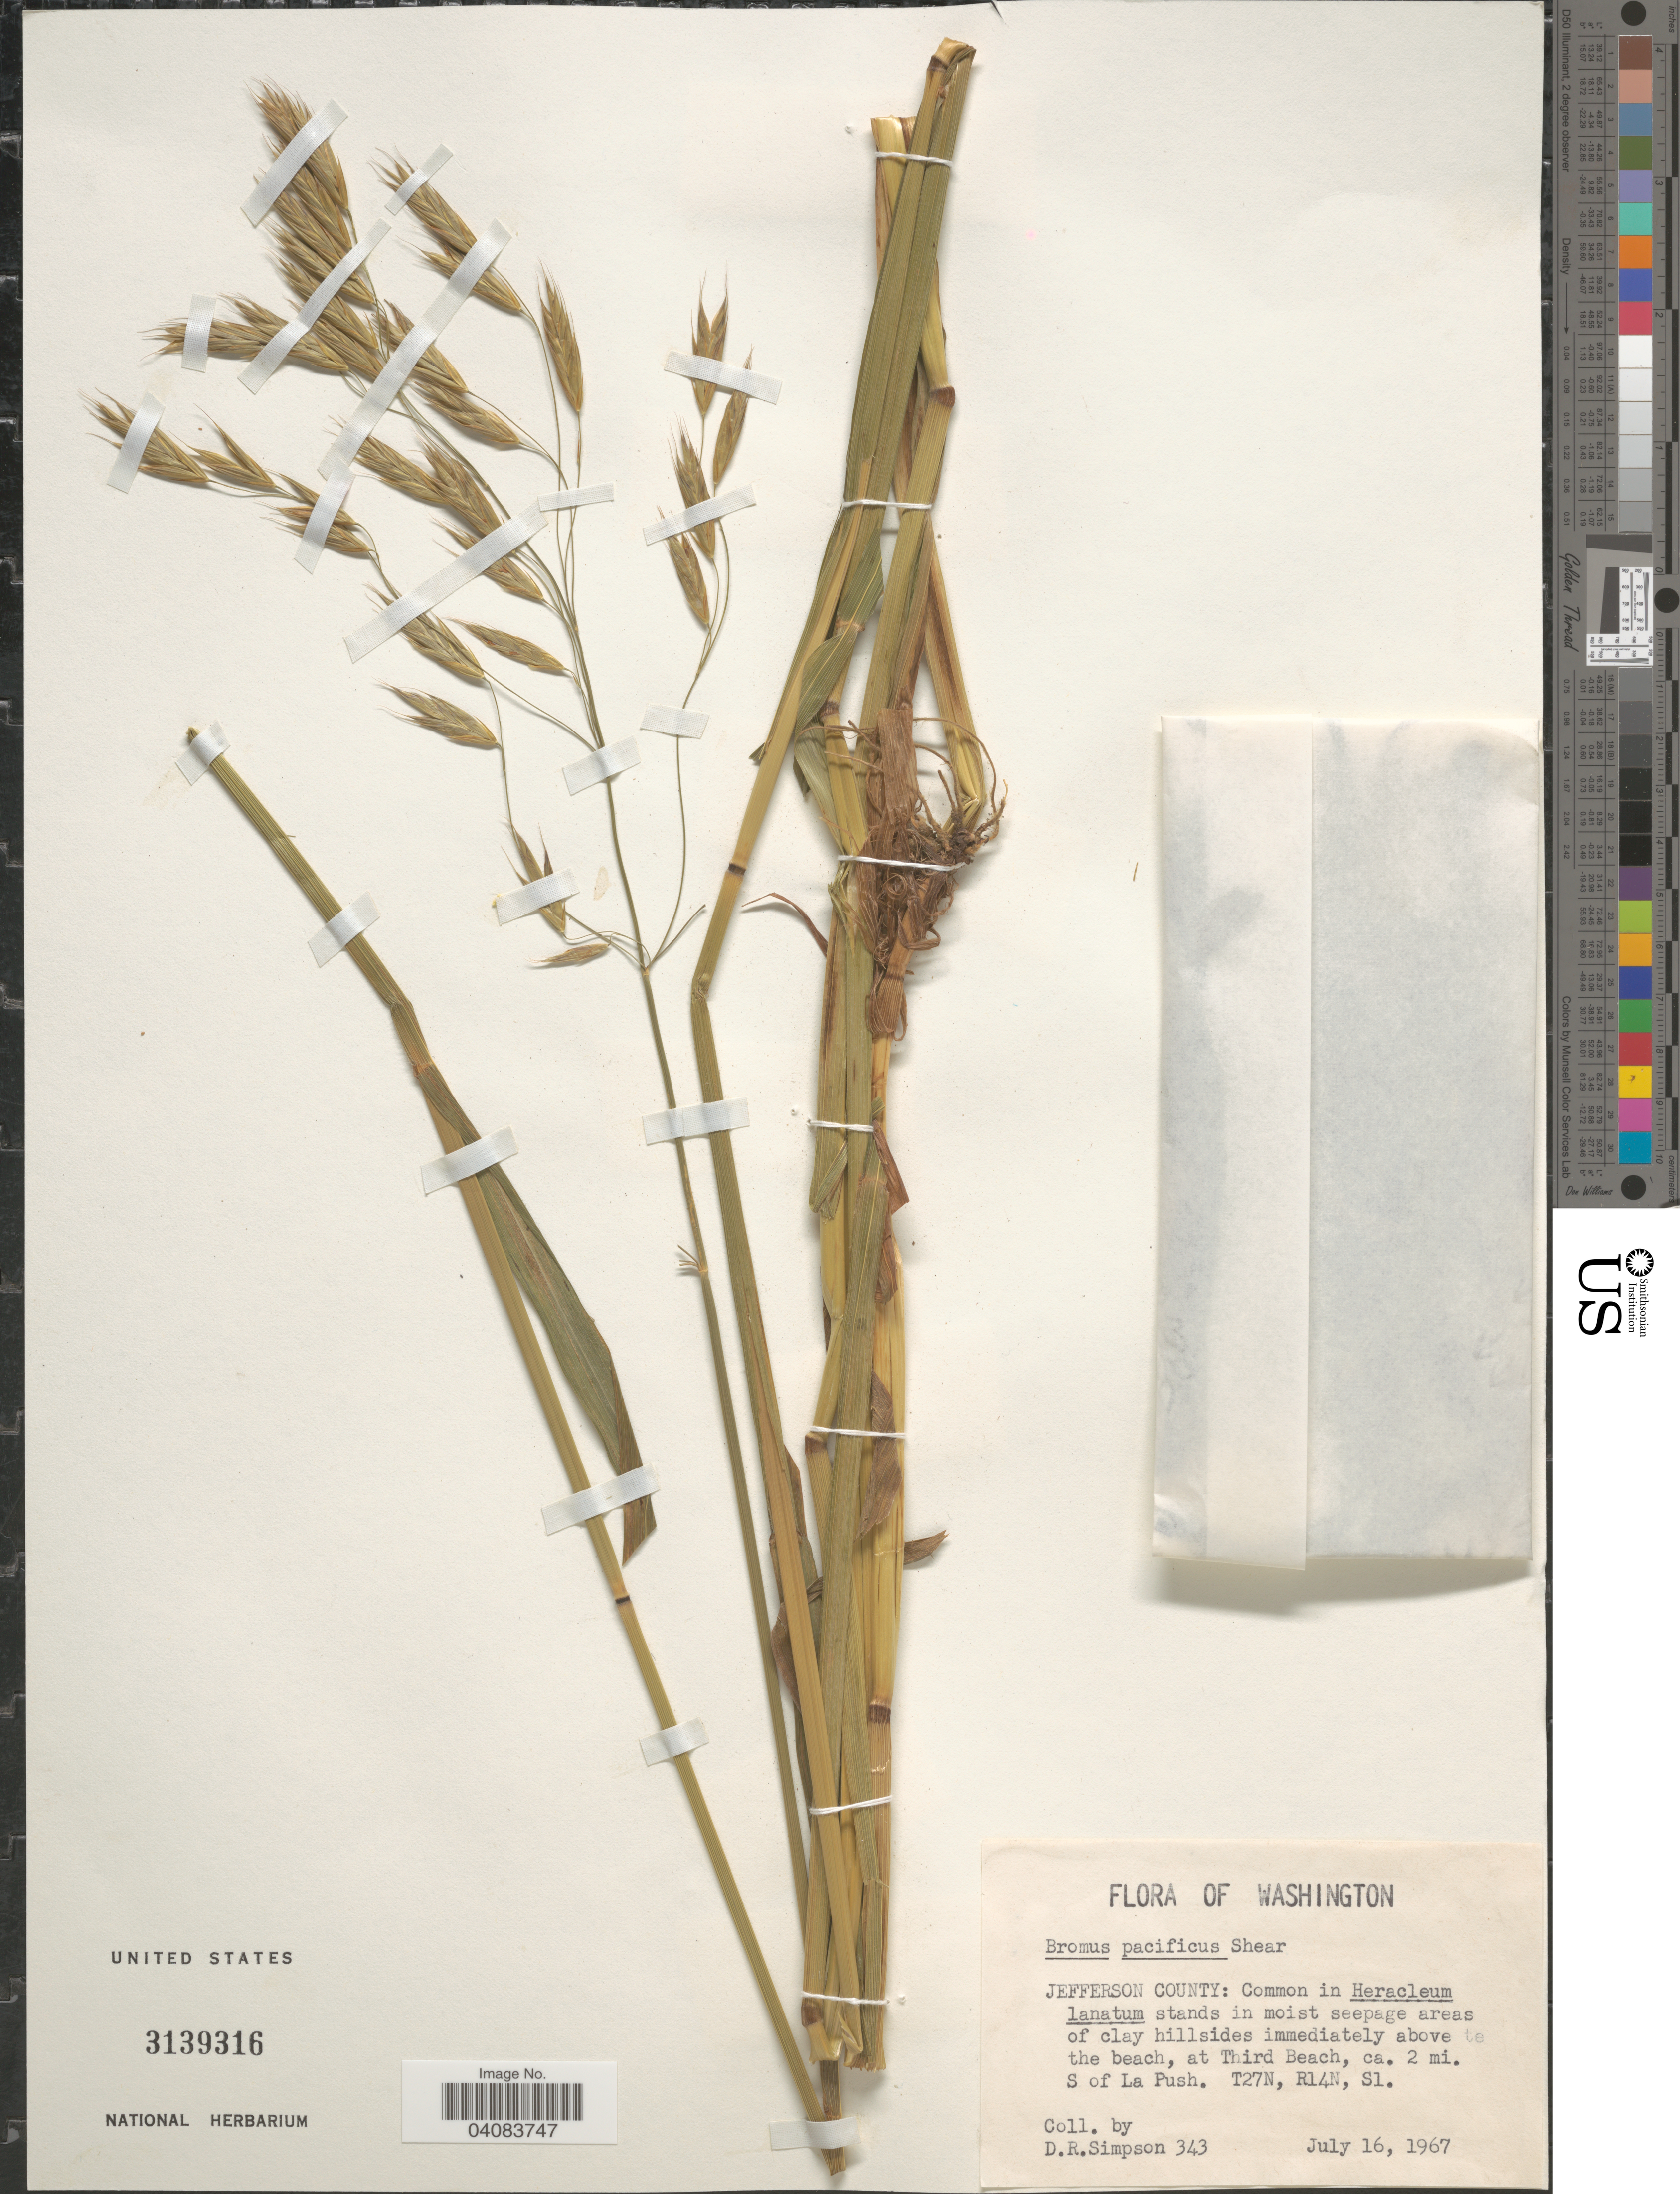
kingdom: Plantae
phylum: Tracheophyta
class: Liliopsida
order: Poales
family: Poaceae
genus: Bromus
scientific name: Bromus pacificus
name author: Shear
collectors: D. R. Simpson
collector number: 343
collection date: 1967-07-16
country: United States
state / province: Washington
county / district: Jefferson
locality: Jefferson County: Common in Heracleum lanatum stands in moist seepage areas of clay hillsides immediately above the beach, at Third Beach, ca. 2 mi. S of La Push. T27N, R14N, S1.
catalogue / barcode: US 3139316